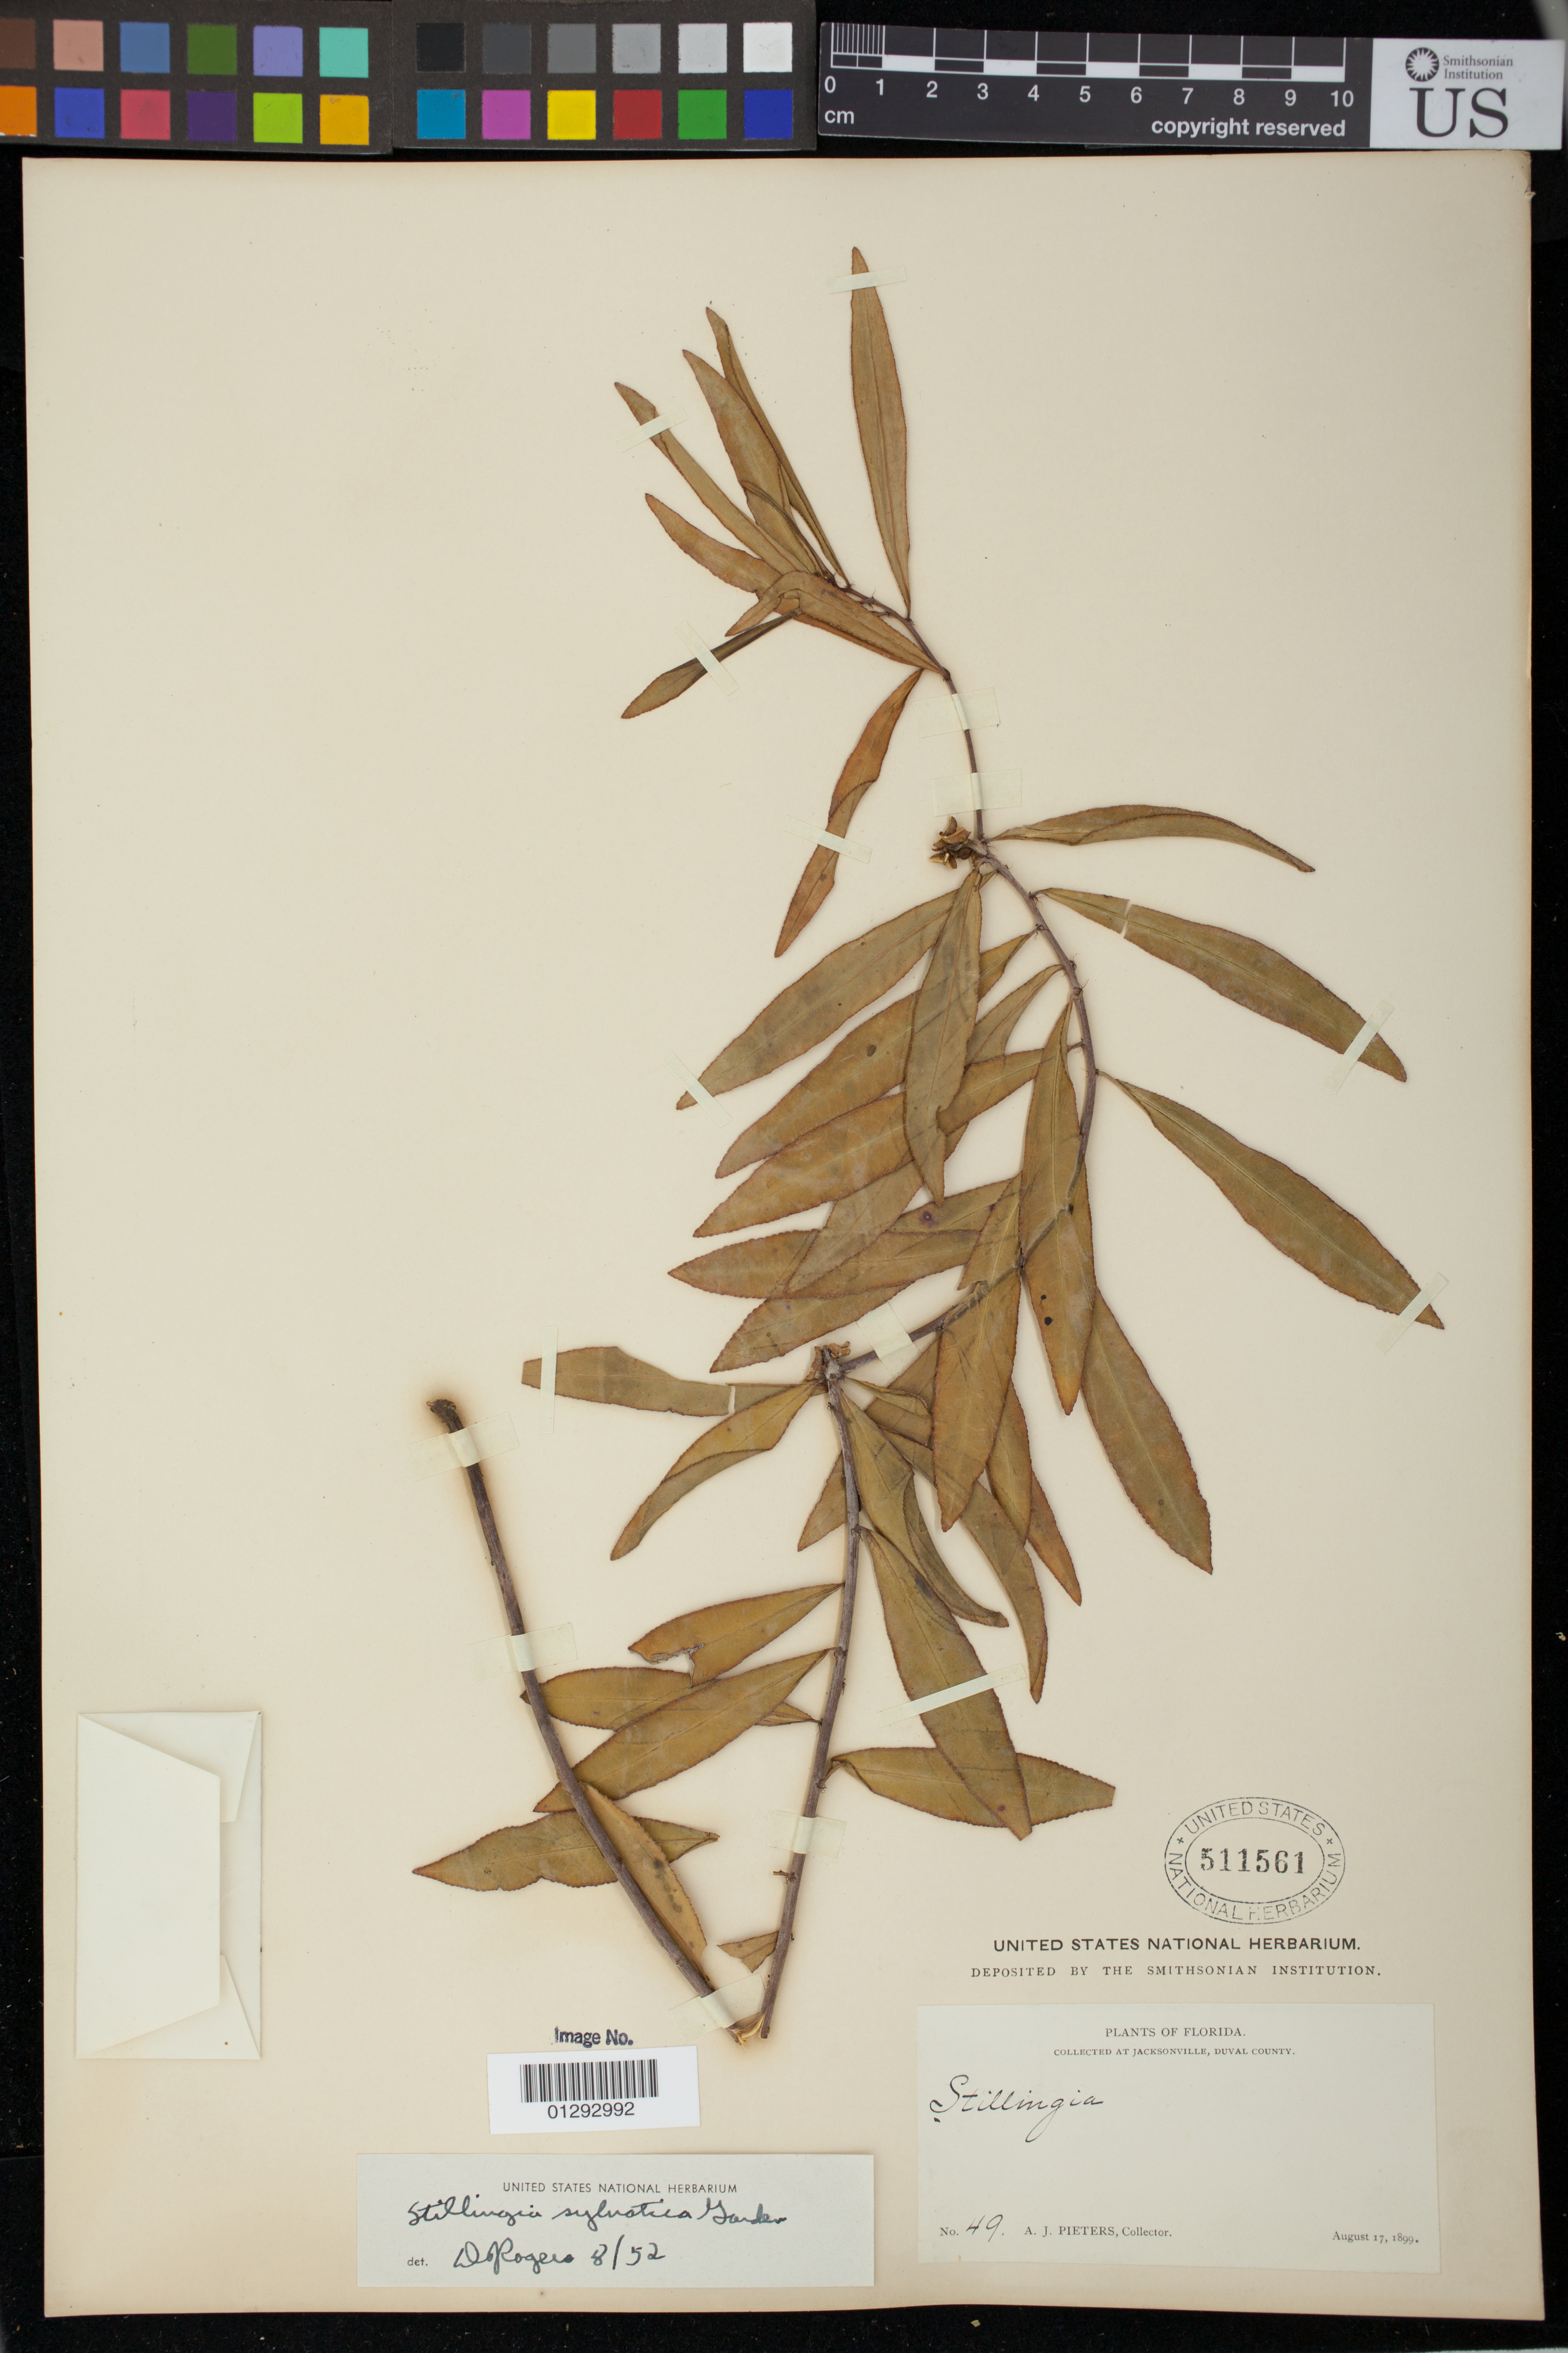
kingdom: Plantae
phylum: Tracheophyta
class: Magnoliopsida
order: Malpighiales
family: Euphorbiaceae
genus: Stillingia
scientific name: Stillingia sylvatica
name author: L.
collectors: A. Pieters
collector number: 49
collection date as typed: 17 Aug 1899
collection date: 1899-08-17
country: United States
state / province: Florida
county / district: Duval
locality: Jacksonville.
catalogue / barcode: US 511561